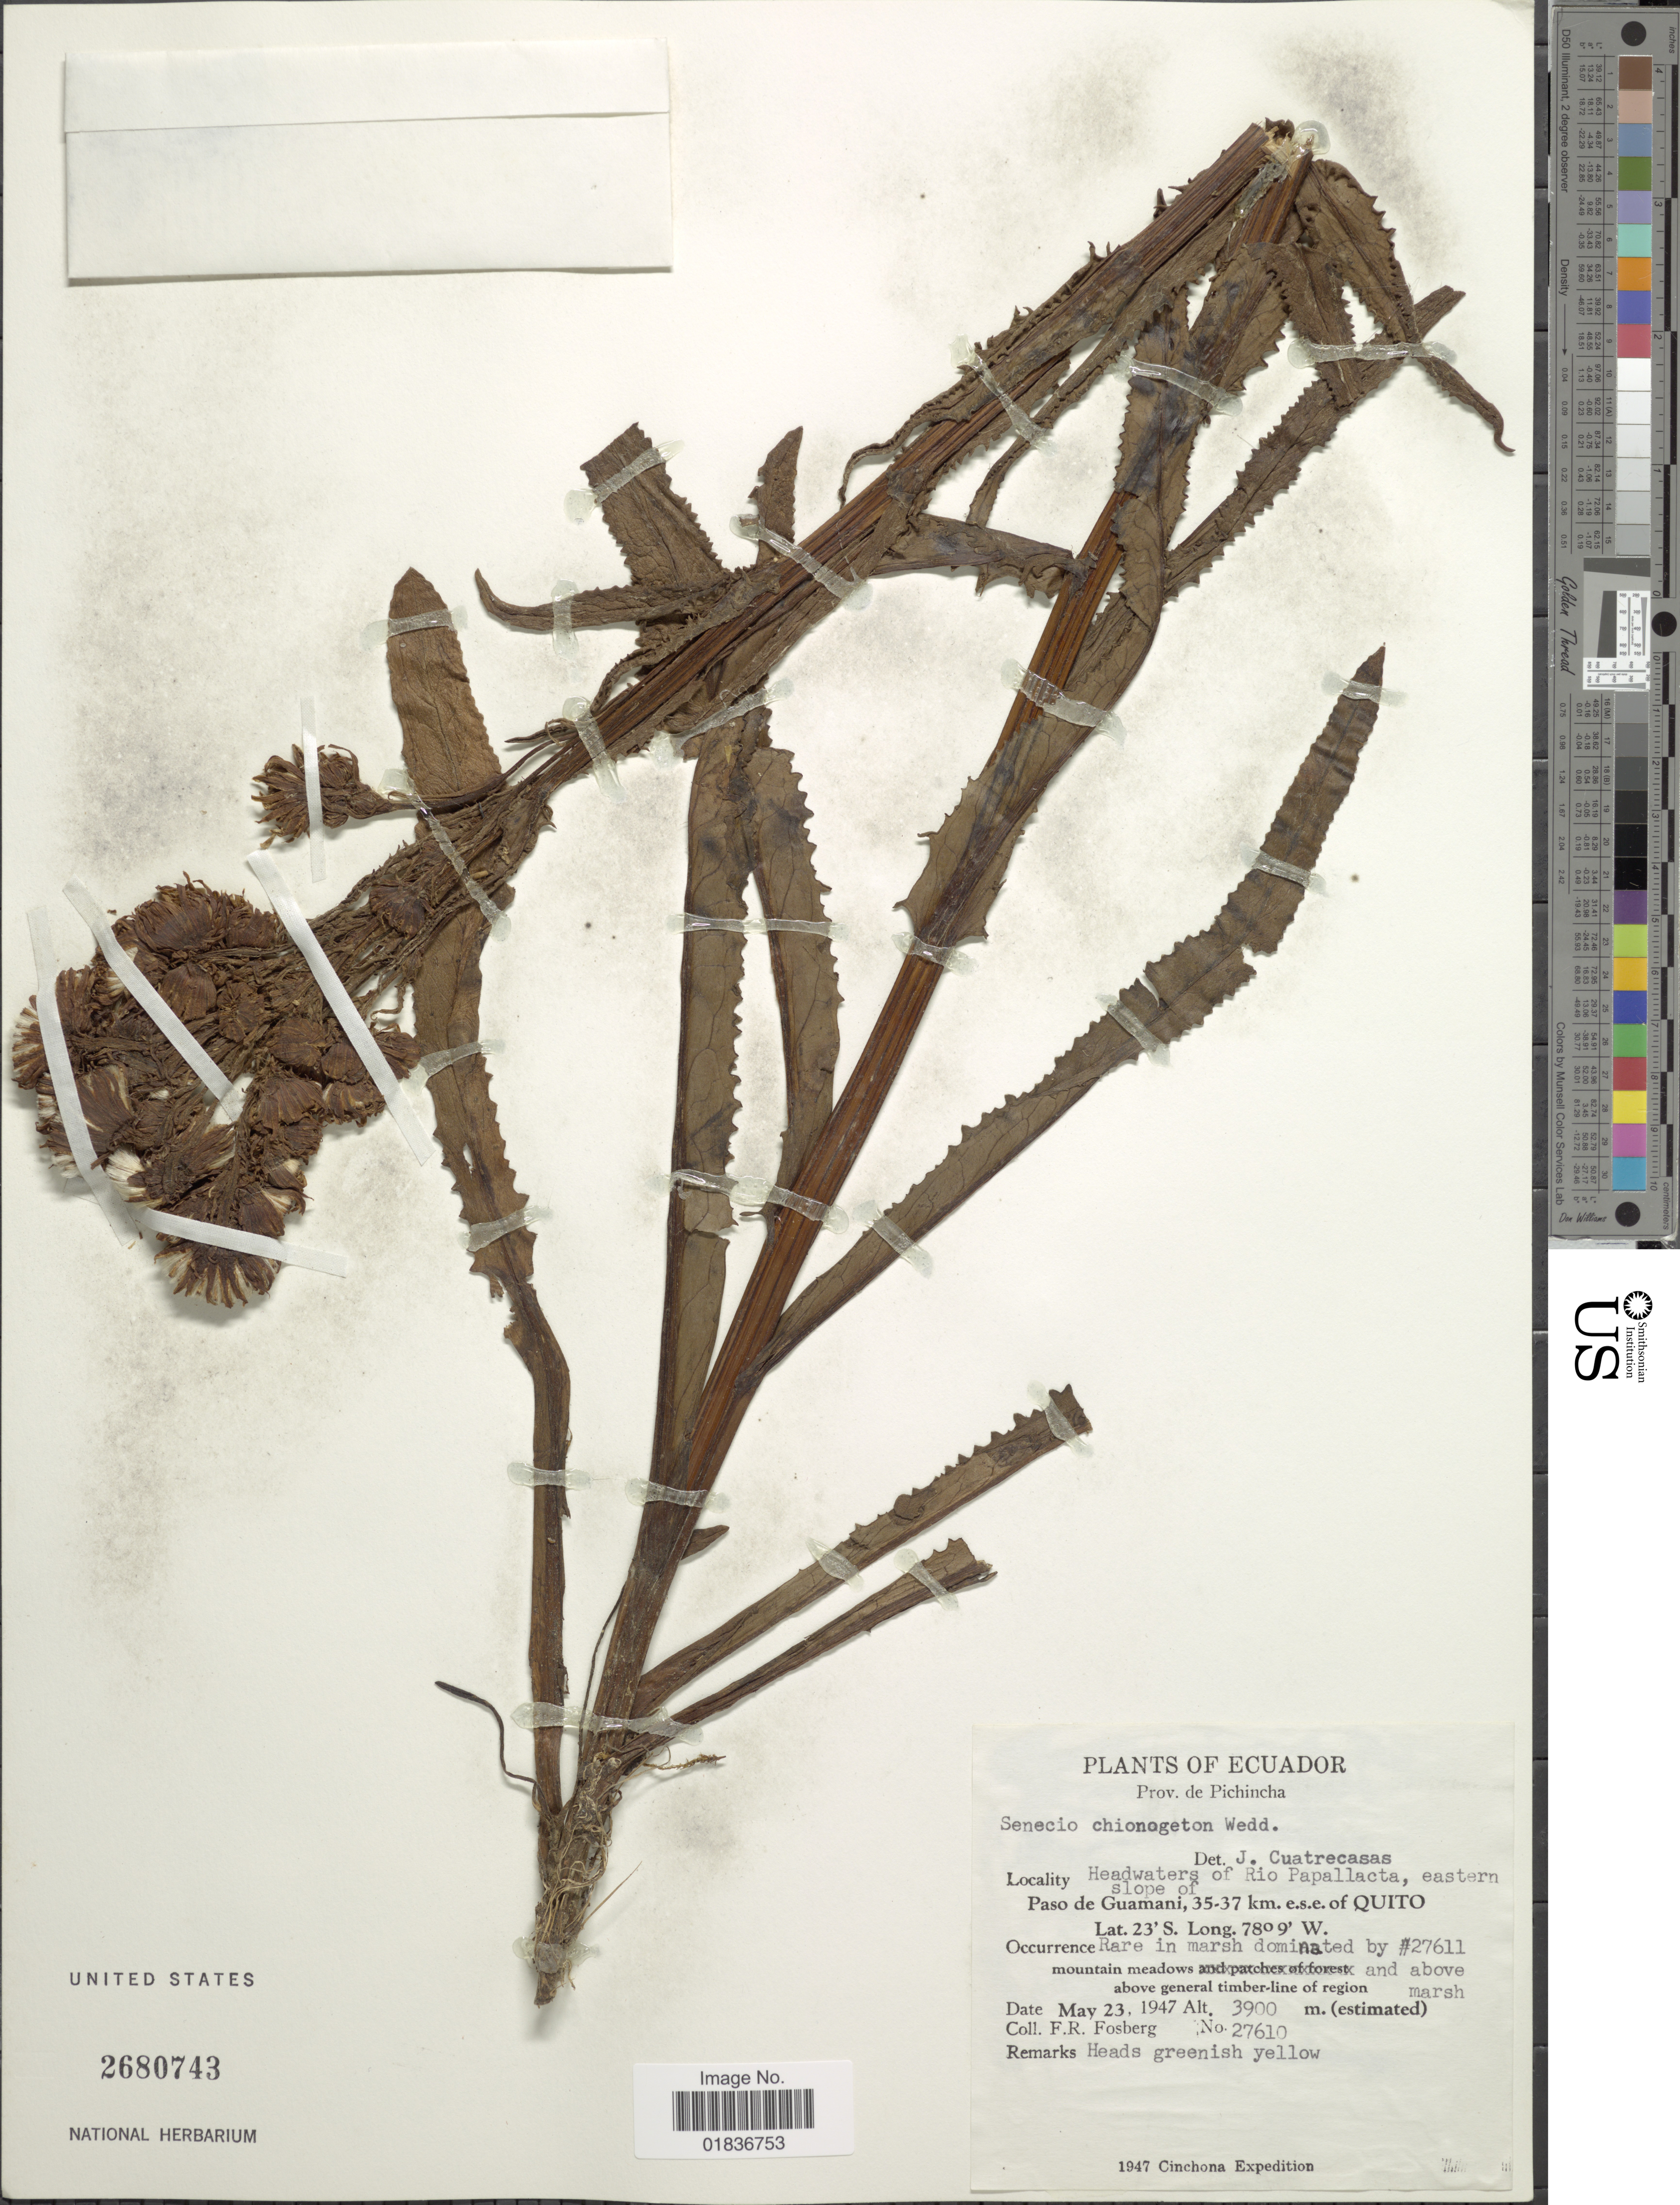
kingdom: Plantae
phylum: Tracheophyta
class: Magnoliopsida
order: Asterales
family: Asteraceae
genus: Senecio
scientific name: Senecio tephrosioides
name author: Turcz.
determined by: Salomon, Luciana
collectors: F. R. Fosberg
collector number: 27610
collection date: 1947-05-23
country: Ecuador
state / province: Pichincha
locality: Prov. de Pichincha. Headwaters of Rio Papallacta, eastern slope of Paso de Guamani, 35-37 km. e.s.e. of Quito.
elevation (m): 3900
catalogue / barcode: US 2680743